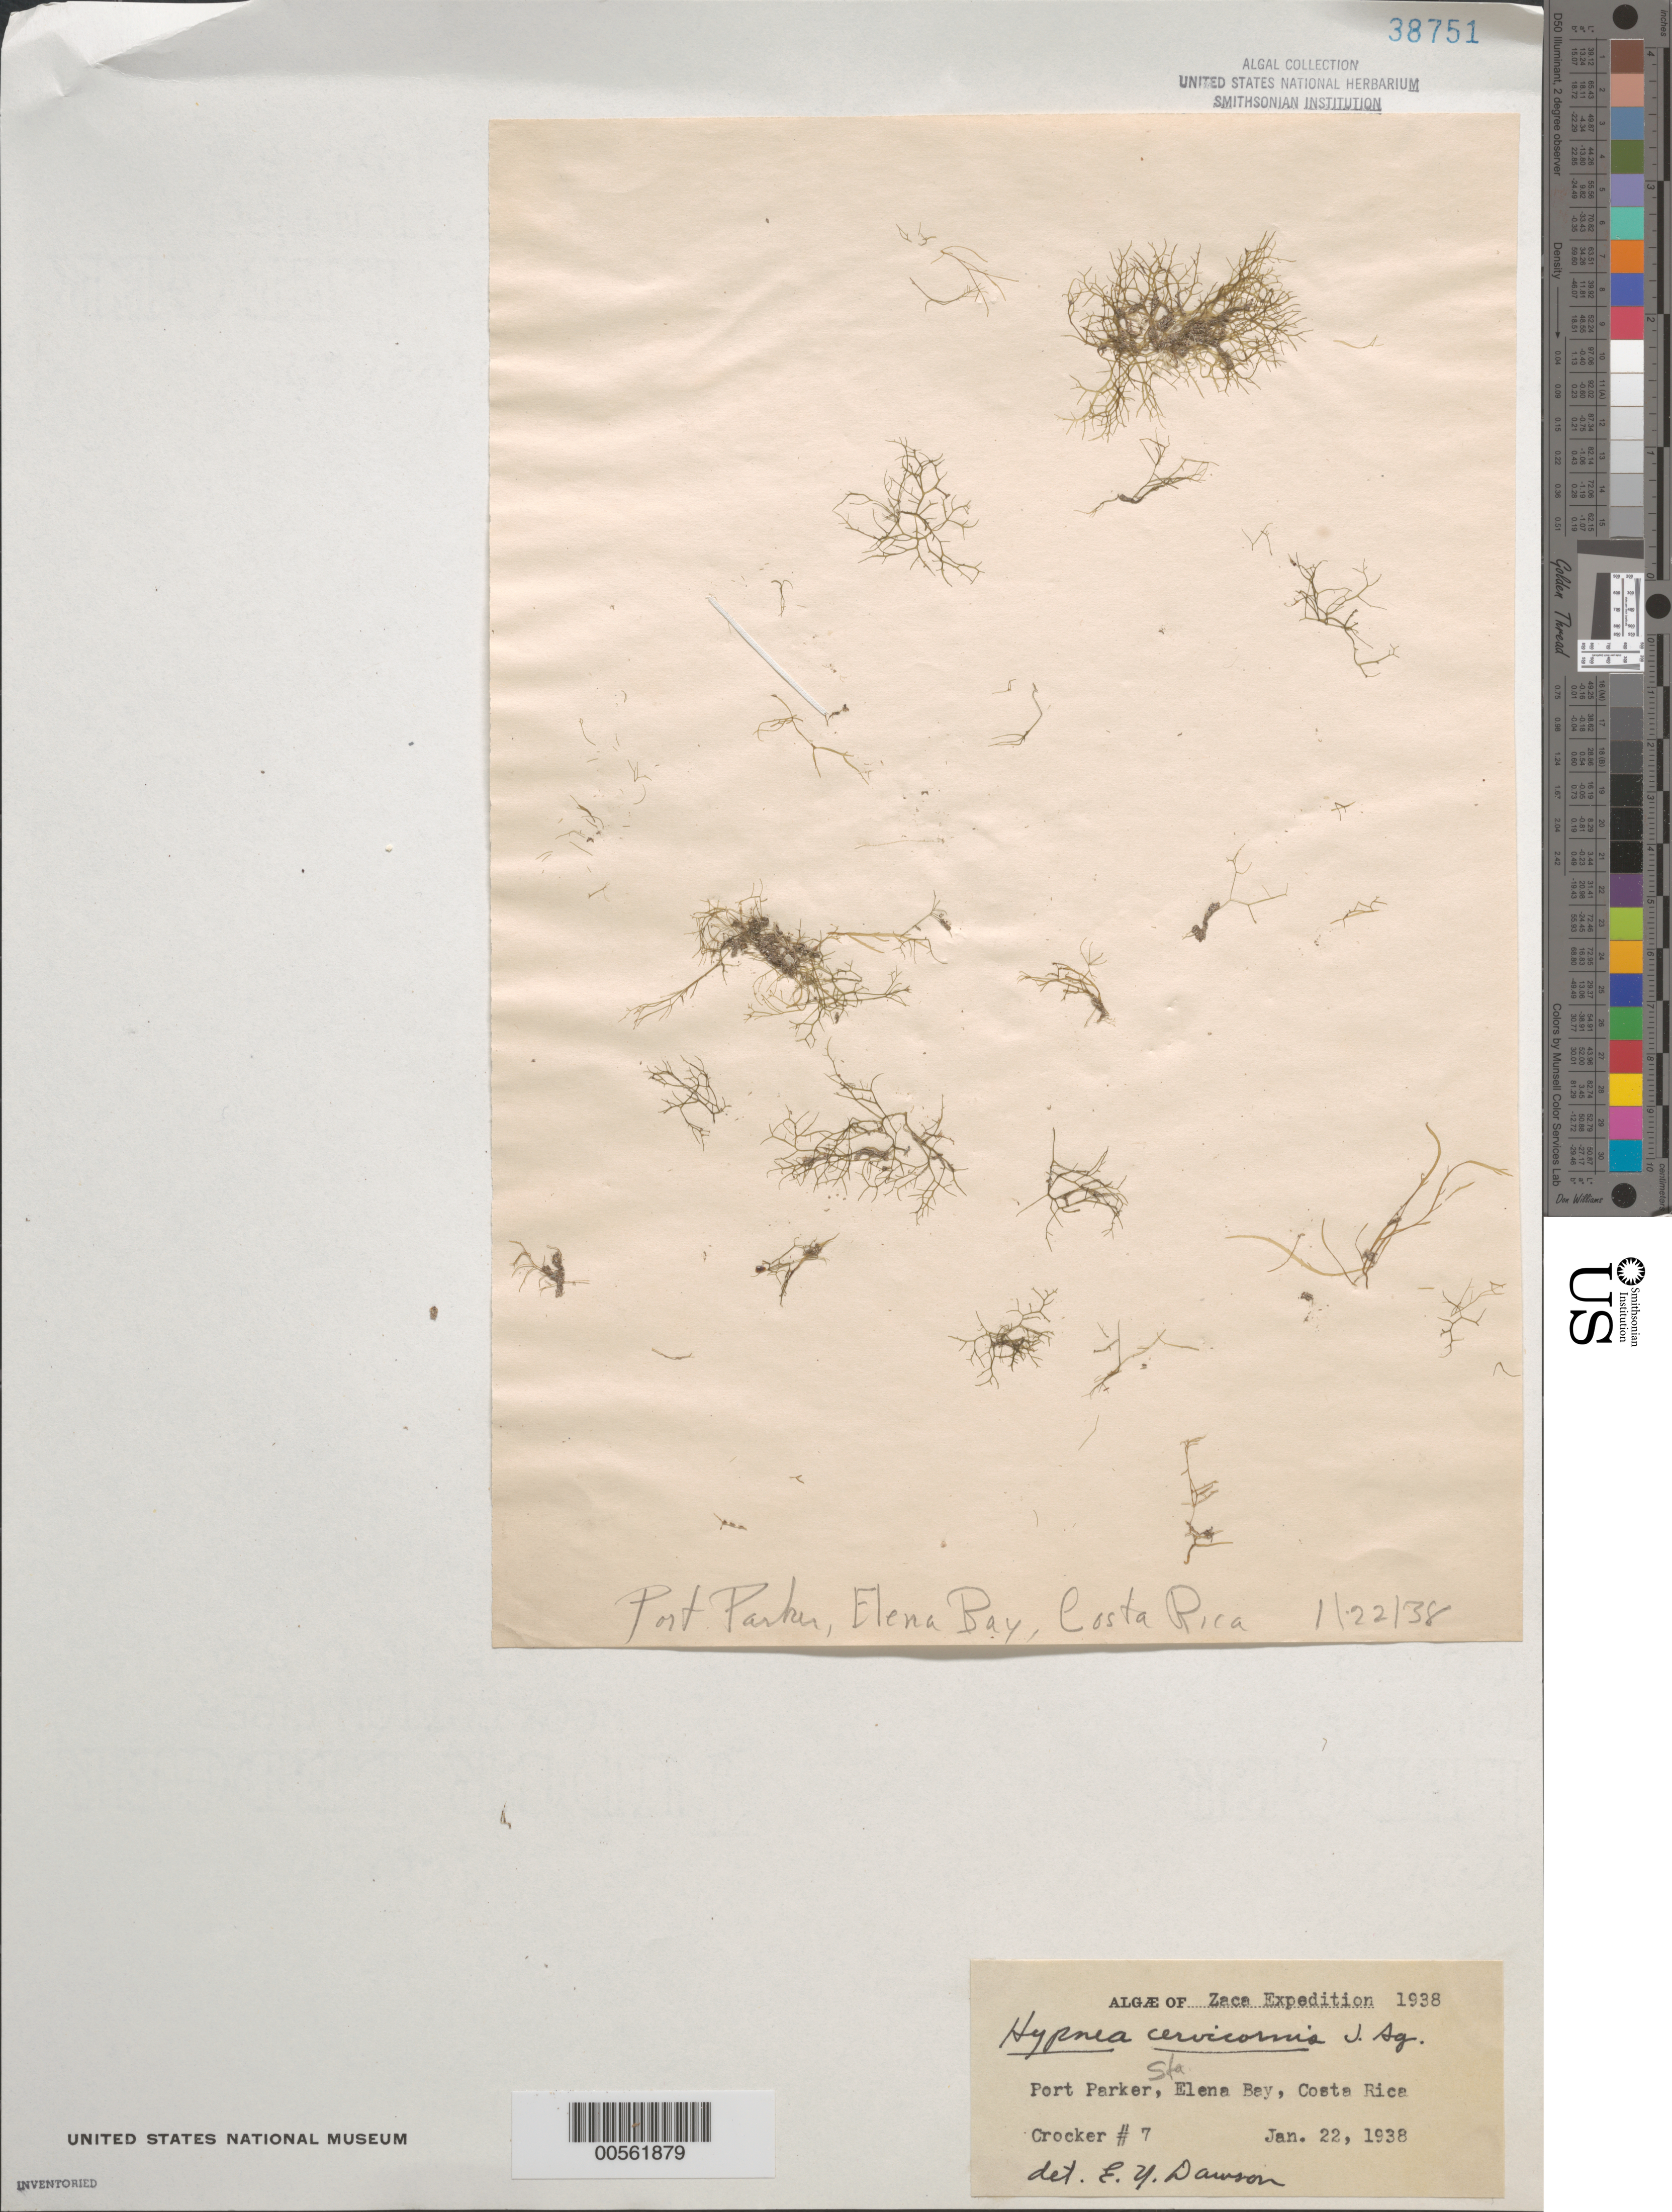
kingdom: Plantae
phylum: Rhodophyta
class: Florideophyceae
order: Gigartinales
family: Cystocloniaceae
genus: Hypnea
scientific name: Hypnea cervicornis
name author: J. Agardh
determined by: Dawson, E. Y.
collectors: T. Crocker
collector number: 7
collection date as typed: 22 Jan 1938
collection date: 1938-01-22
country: Costa Rica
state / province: Guanacaste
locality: Port Parker, Golfo Santa Elena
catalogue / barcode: US 38751